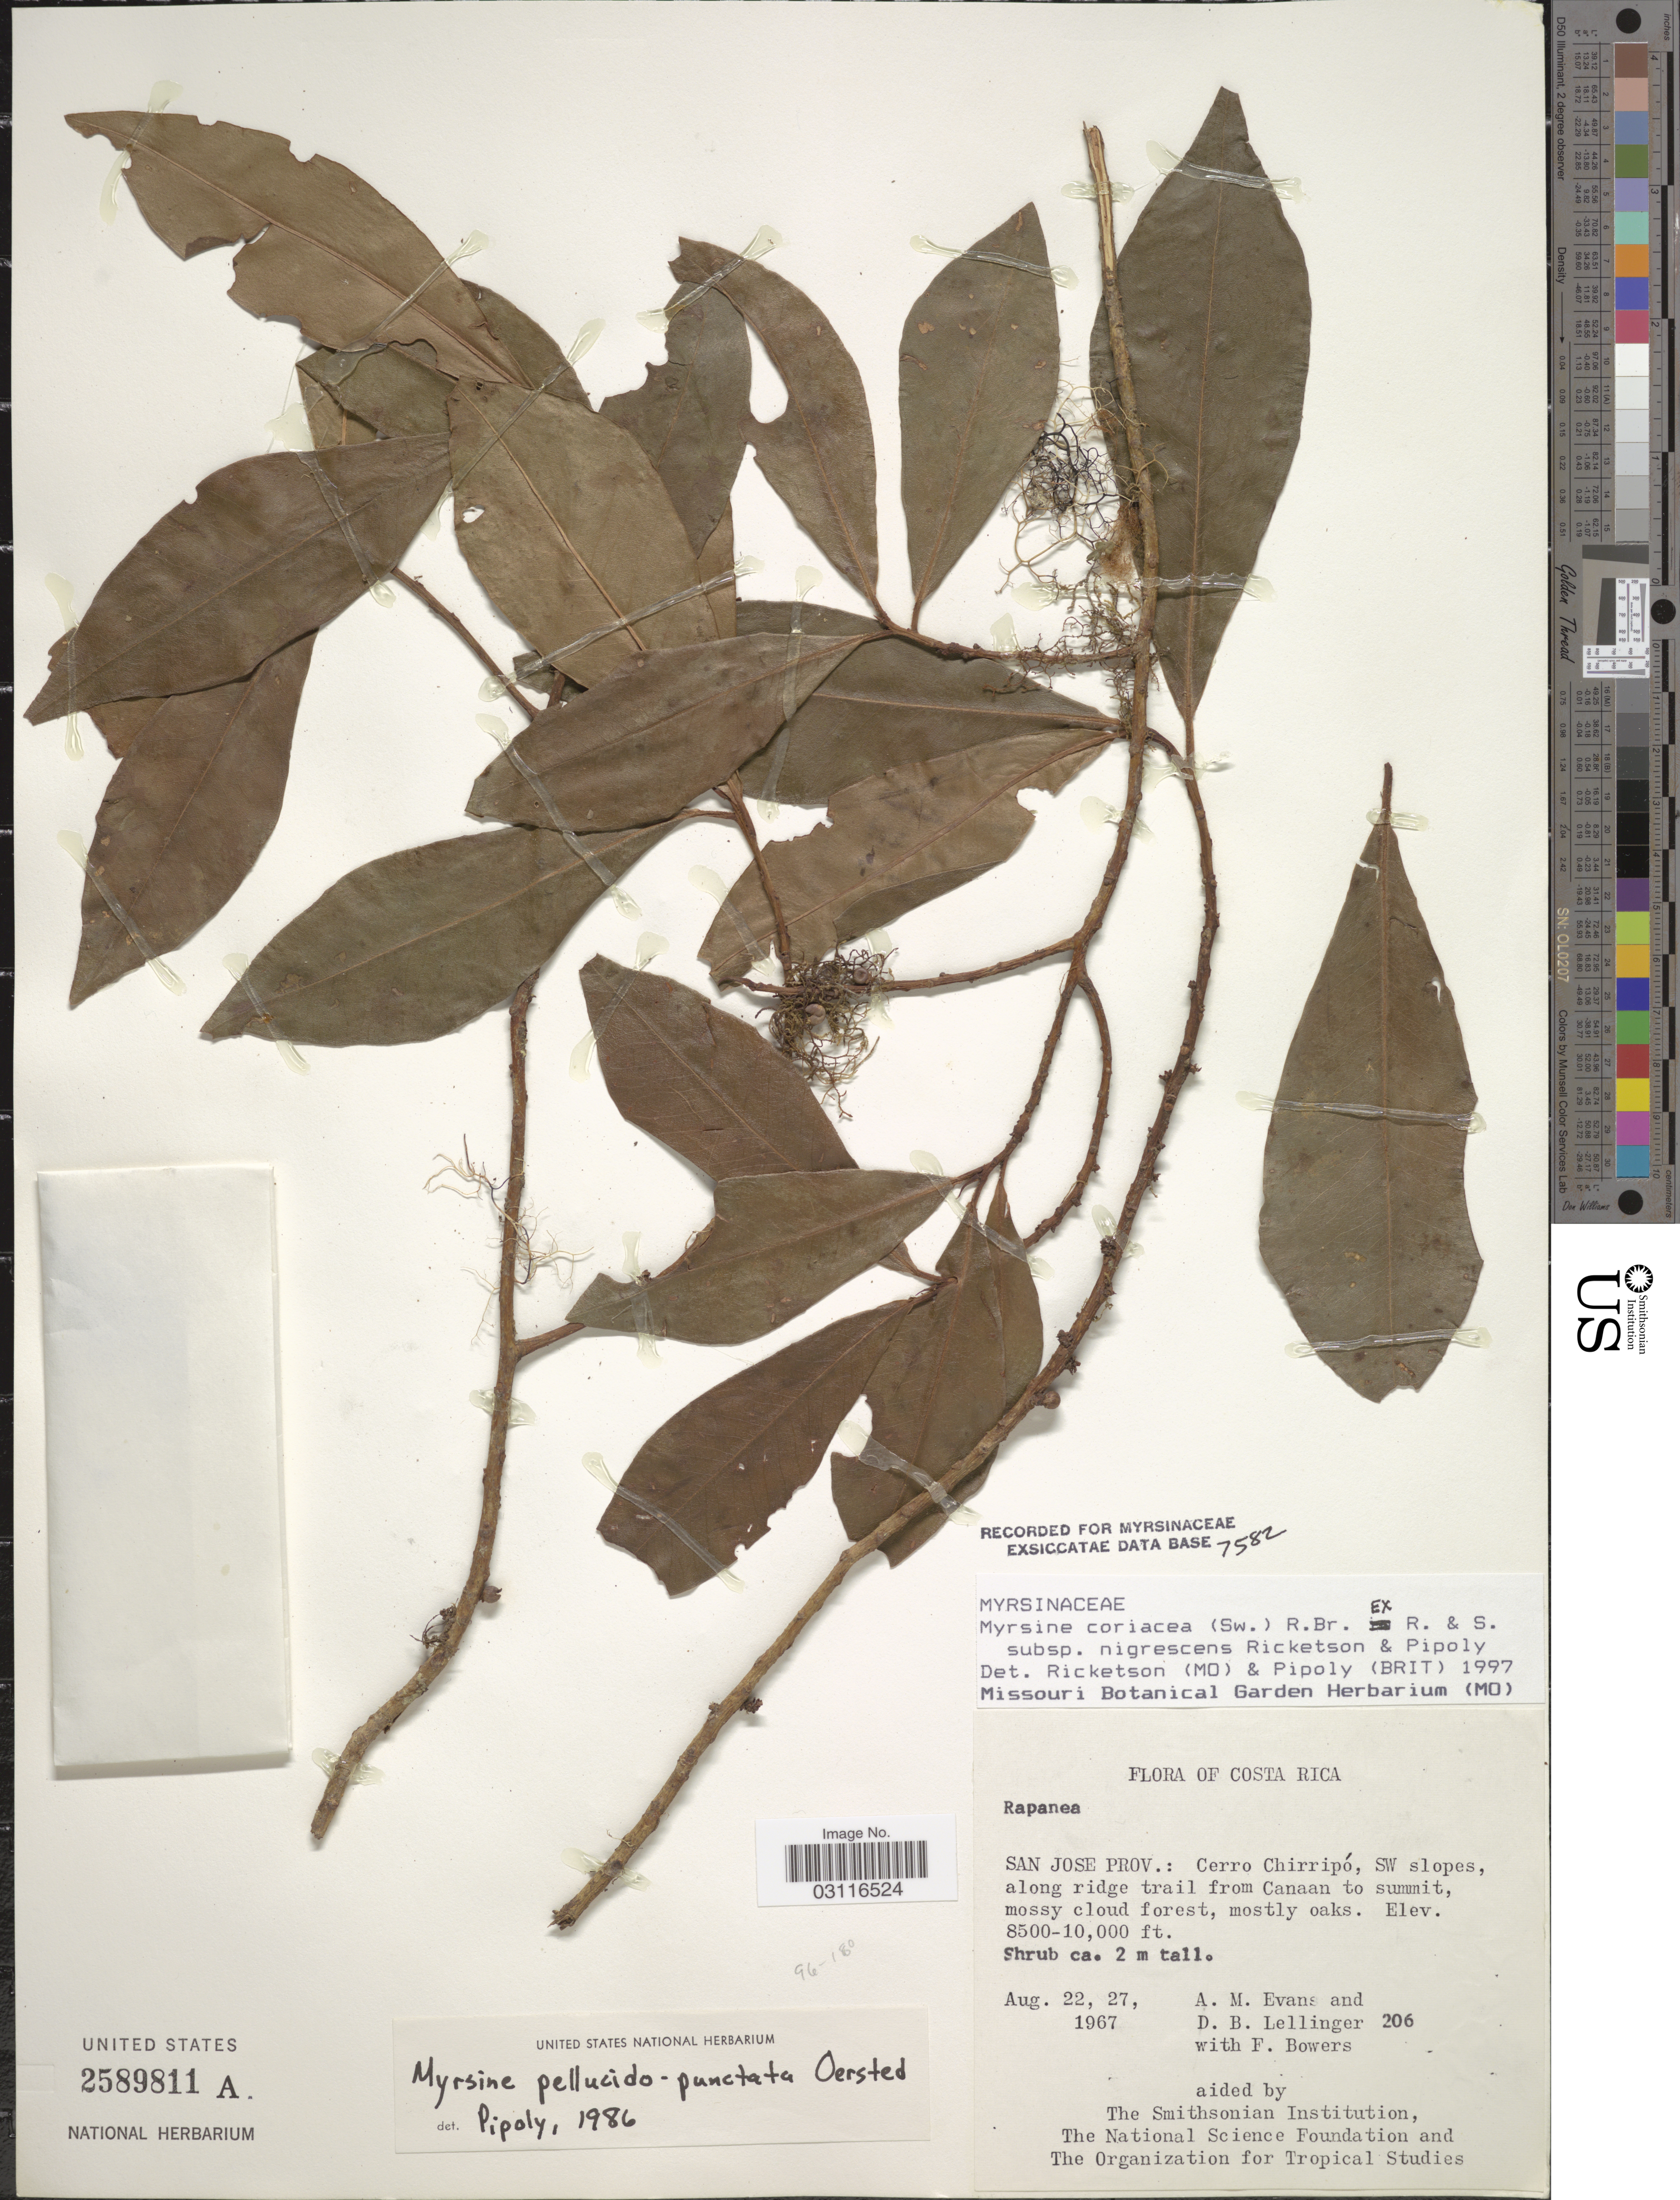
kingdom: Plantae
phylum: Tracheophyta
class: Magnoliopsida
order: Ericales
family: Primulaceae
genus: Myrsine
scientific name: Myrsine coriacea subsp. nigrescens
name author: (Lundell) Ricketson & Pipoly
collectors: A. M. Evans, D. B. Lellinger & F. Bowers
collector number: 206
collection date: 1967-08-22/1967-08-27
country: Costa Rica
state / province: San José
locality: Cerro Chirripó, SW slopes, along ridge trail from Canaan to summit.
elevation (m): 2591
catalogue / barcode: US 2589811A